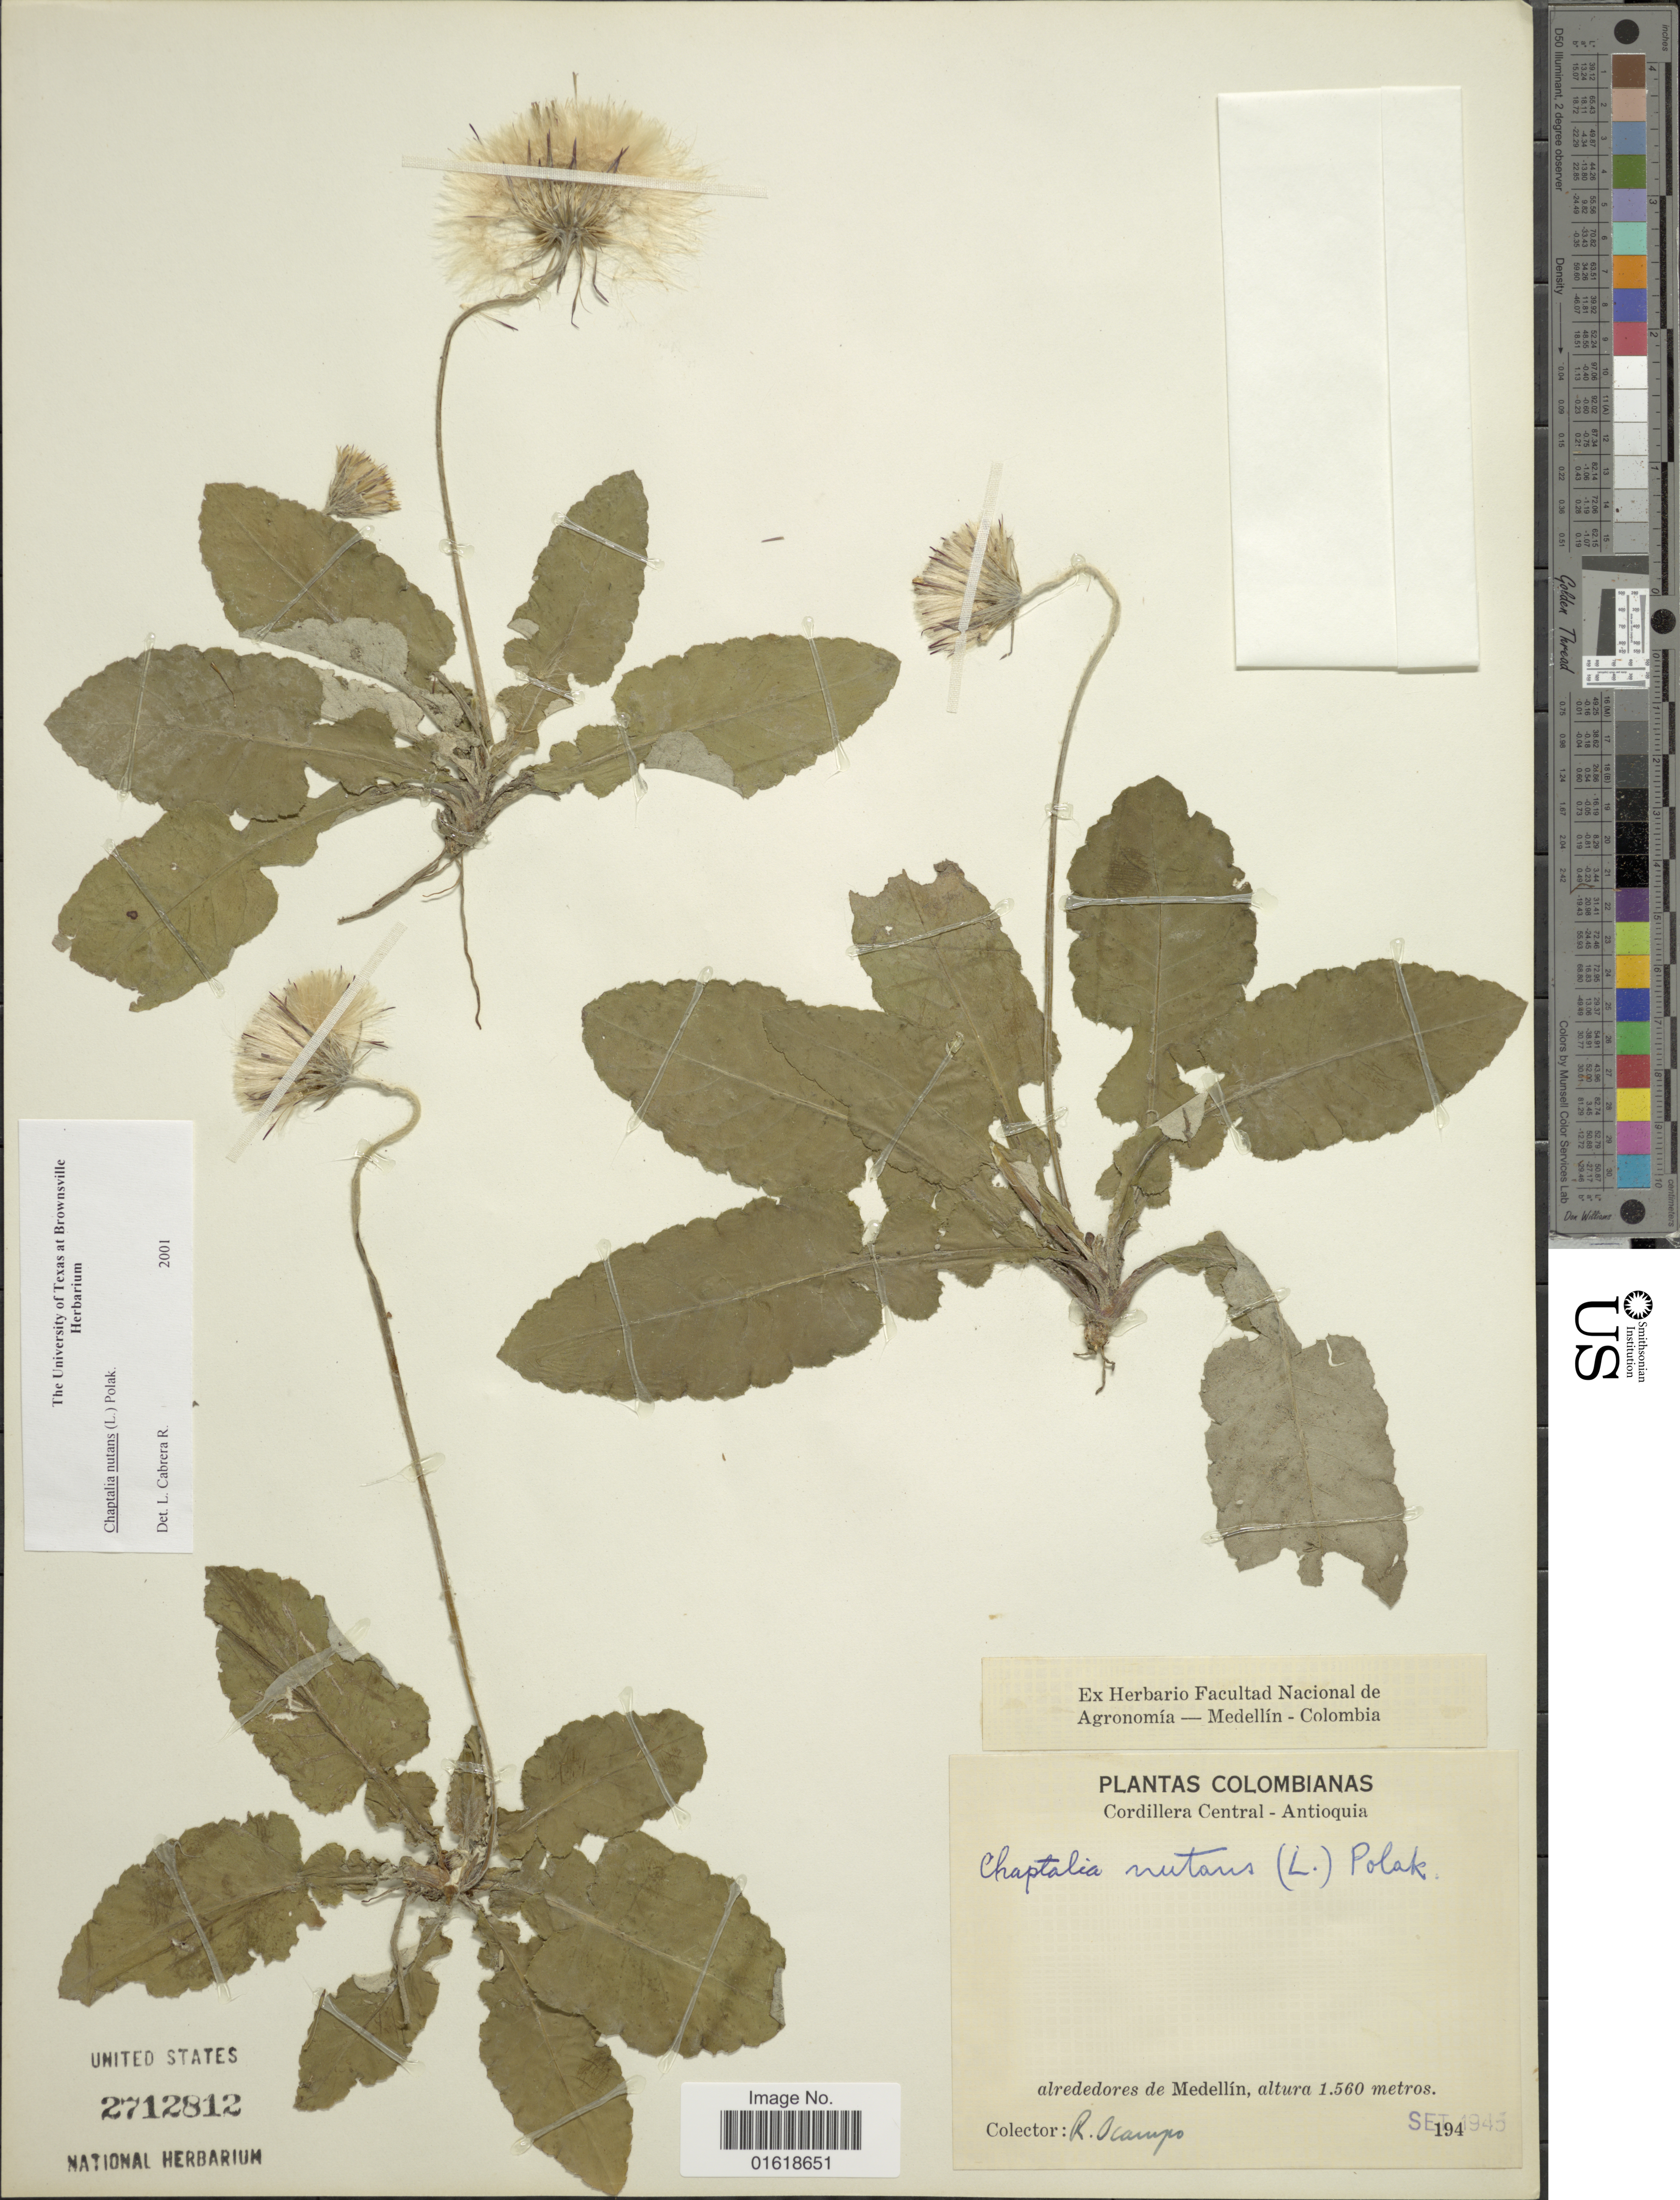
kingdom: Plantae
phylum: Tracheophyta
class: Magnoliopsida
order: Asterales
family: Asteraceae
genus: Chaptalia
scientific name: Chaptalia nutans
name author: (L.) Pol.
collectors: R. Ocampo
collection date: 1945-09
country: Colombia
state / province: Antioquia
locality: Cordillera Central - Antioquia. Alrededores de Medellín.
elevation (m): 1560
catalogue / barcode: US 2712812